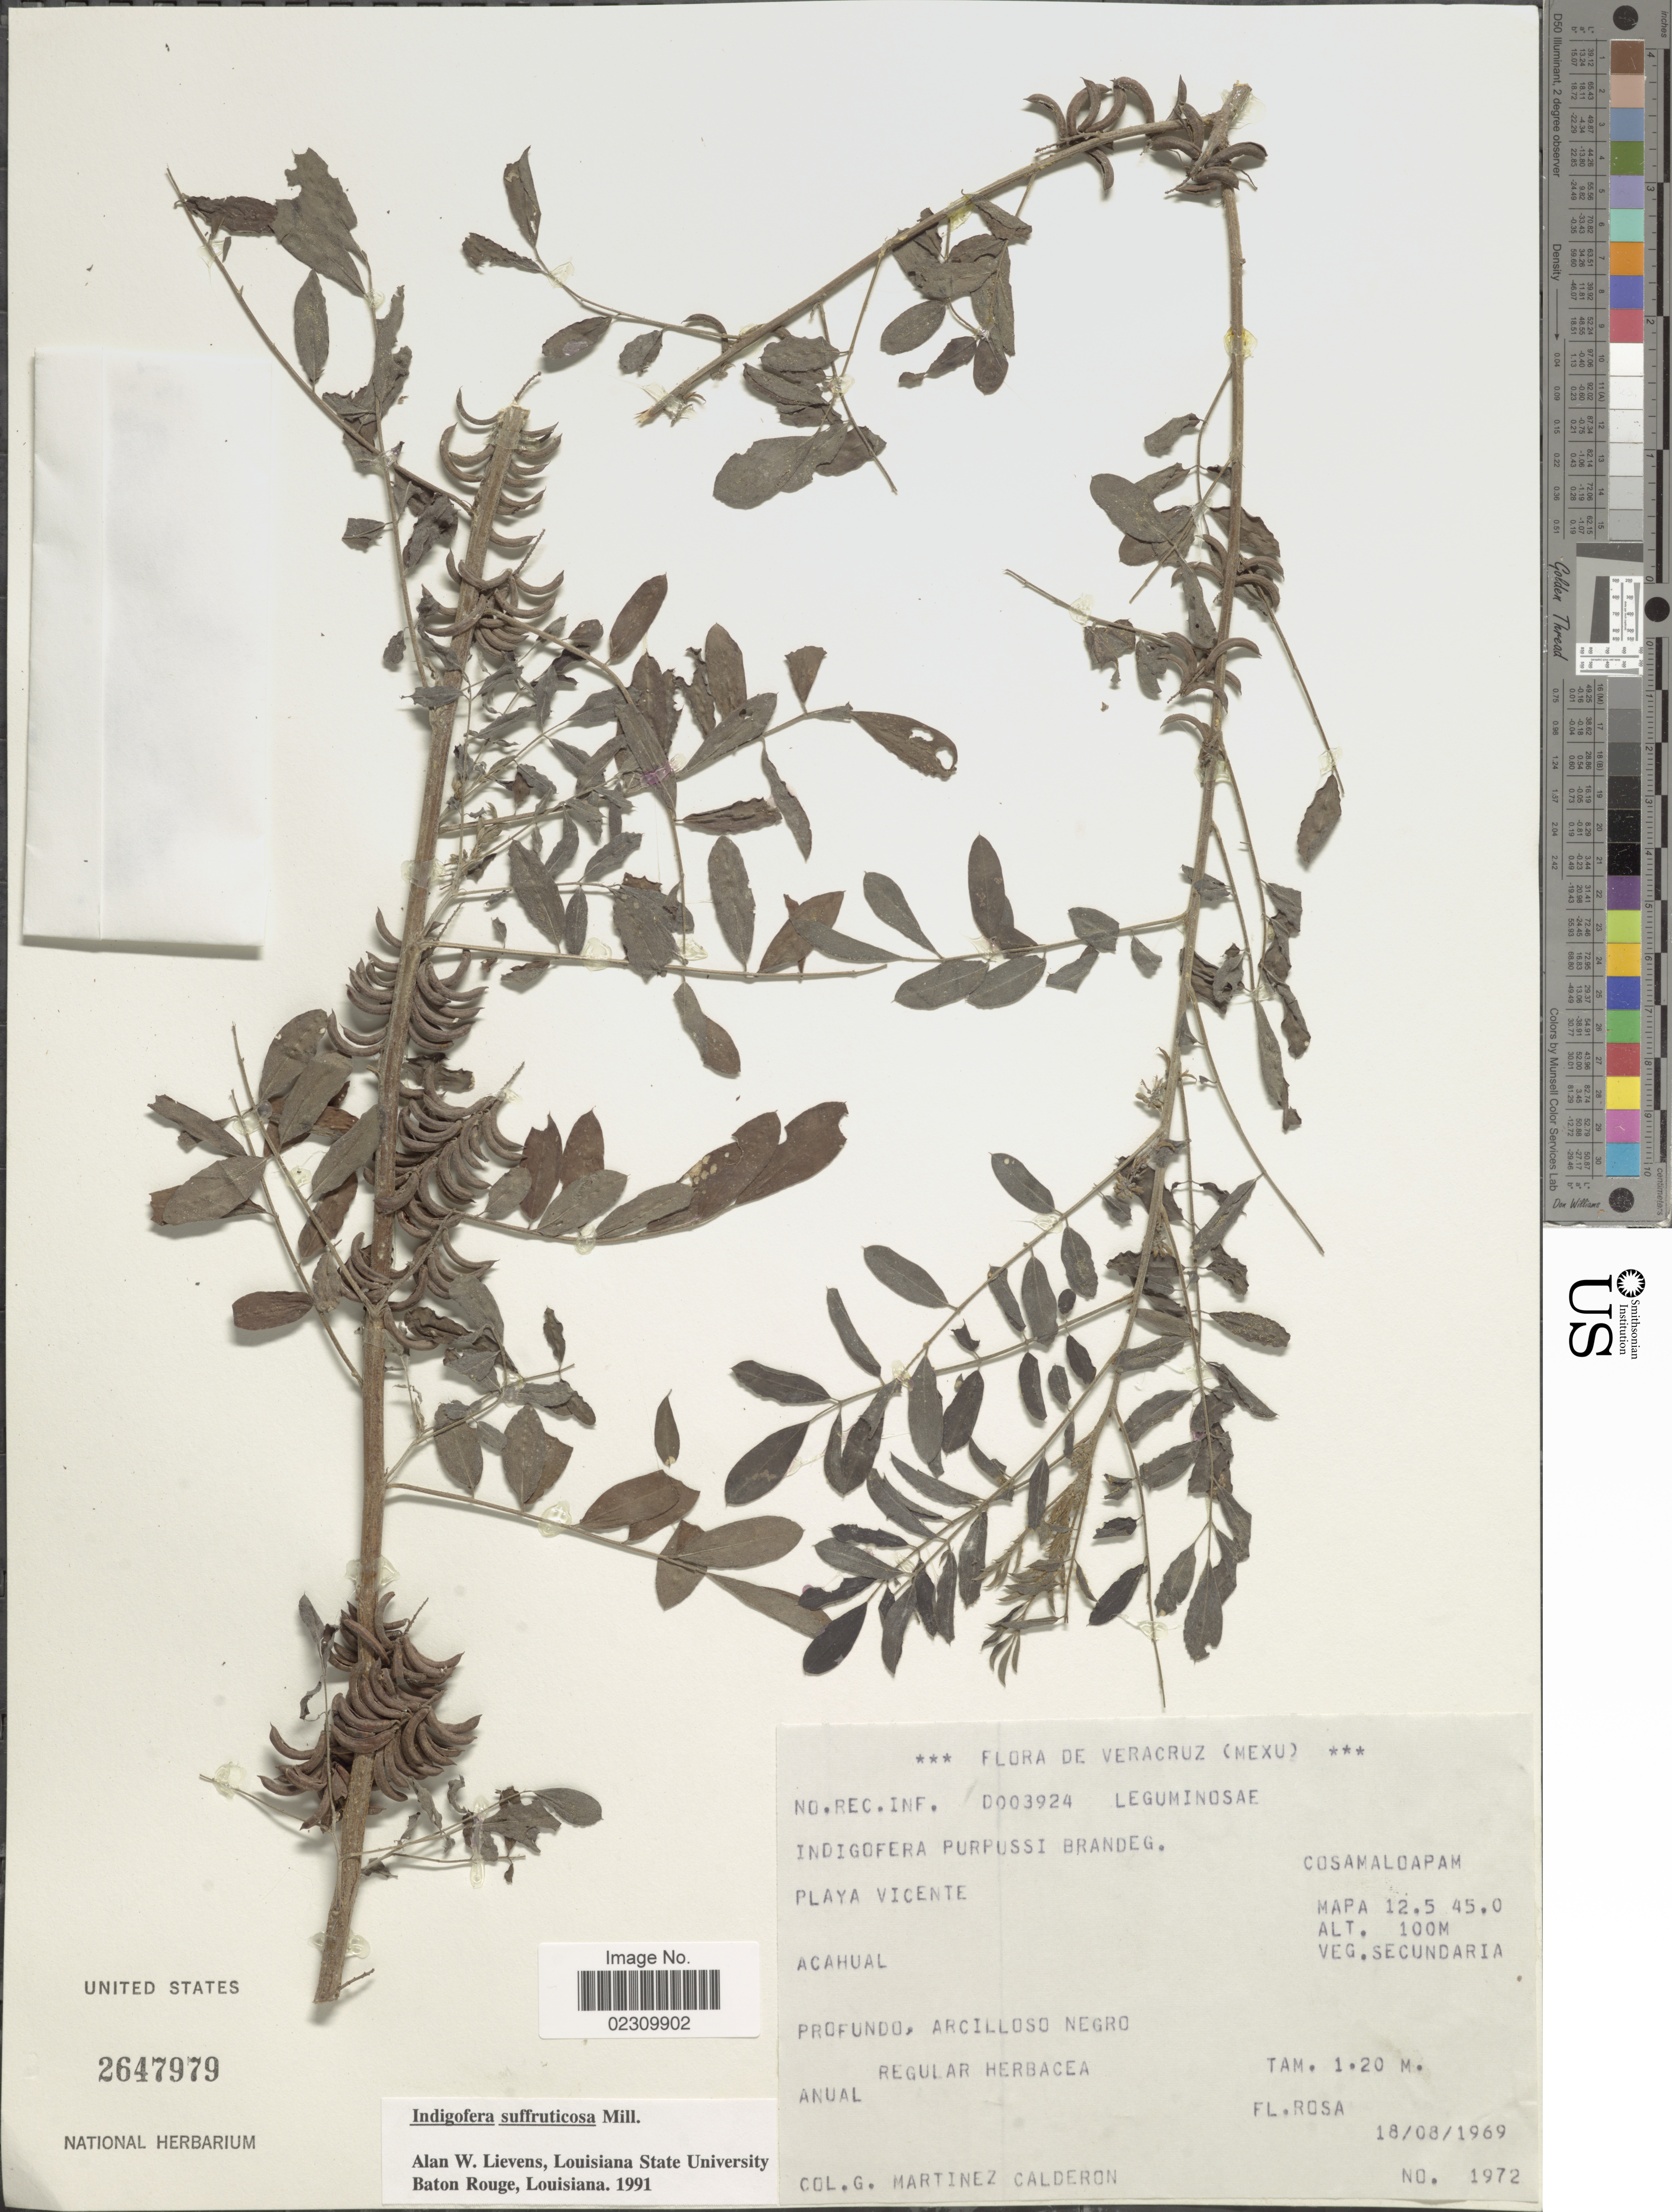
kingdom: Plantae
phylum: Tracheophyta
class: Magnoliopsida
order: Fabales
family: Fabaceae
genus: Indigofera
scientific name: Indigofera suffruticosa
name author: Mill.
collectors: G. Martínez Calderón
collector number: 1972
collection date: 1969-08-18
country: Mexico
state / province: Veracruz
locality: Playa Vicente, Acahual, Cosamaloapam MAPA 12.5 45.0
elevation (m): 100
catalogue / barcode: US 2647979